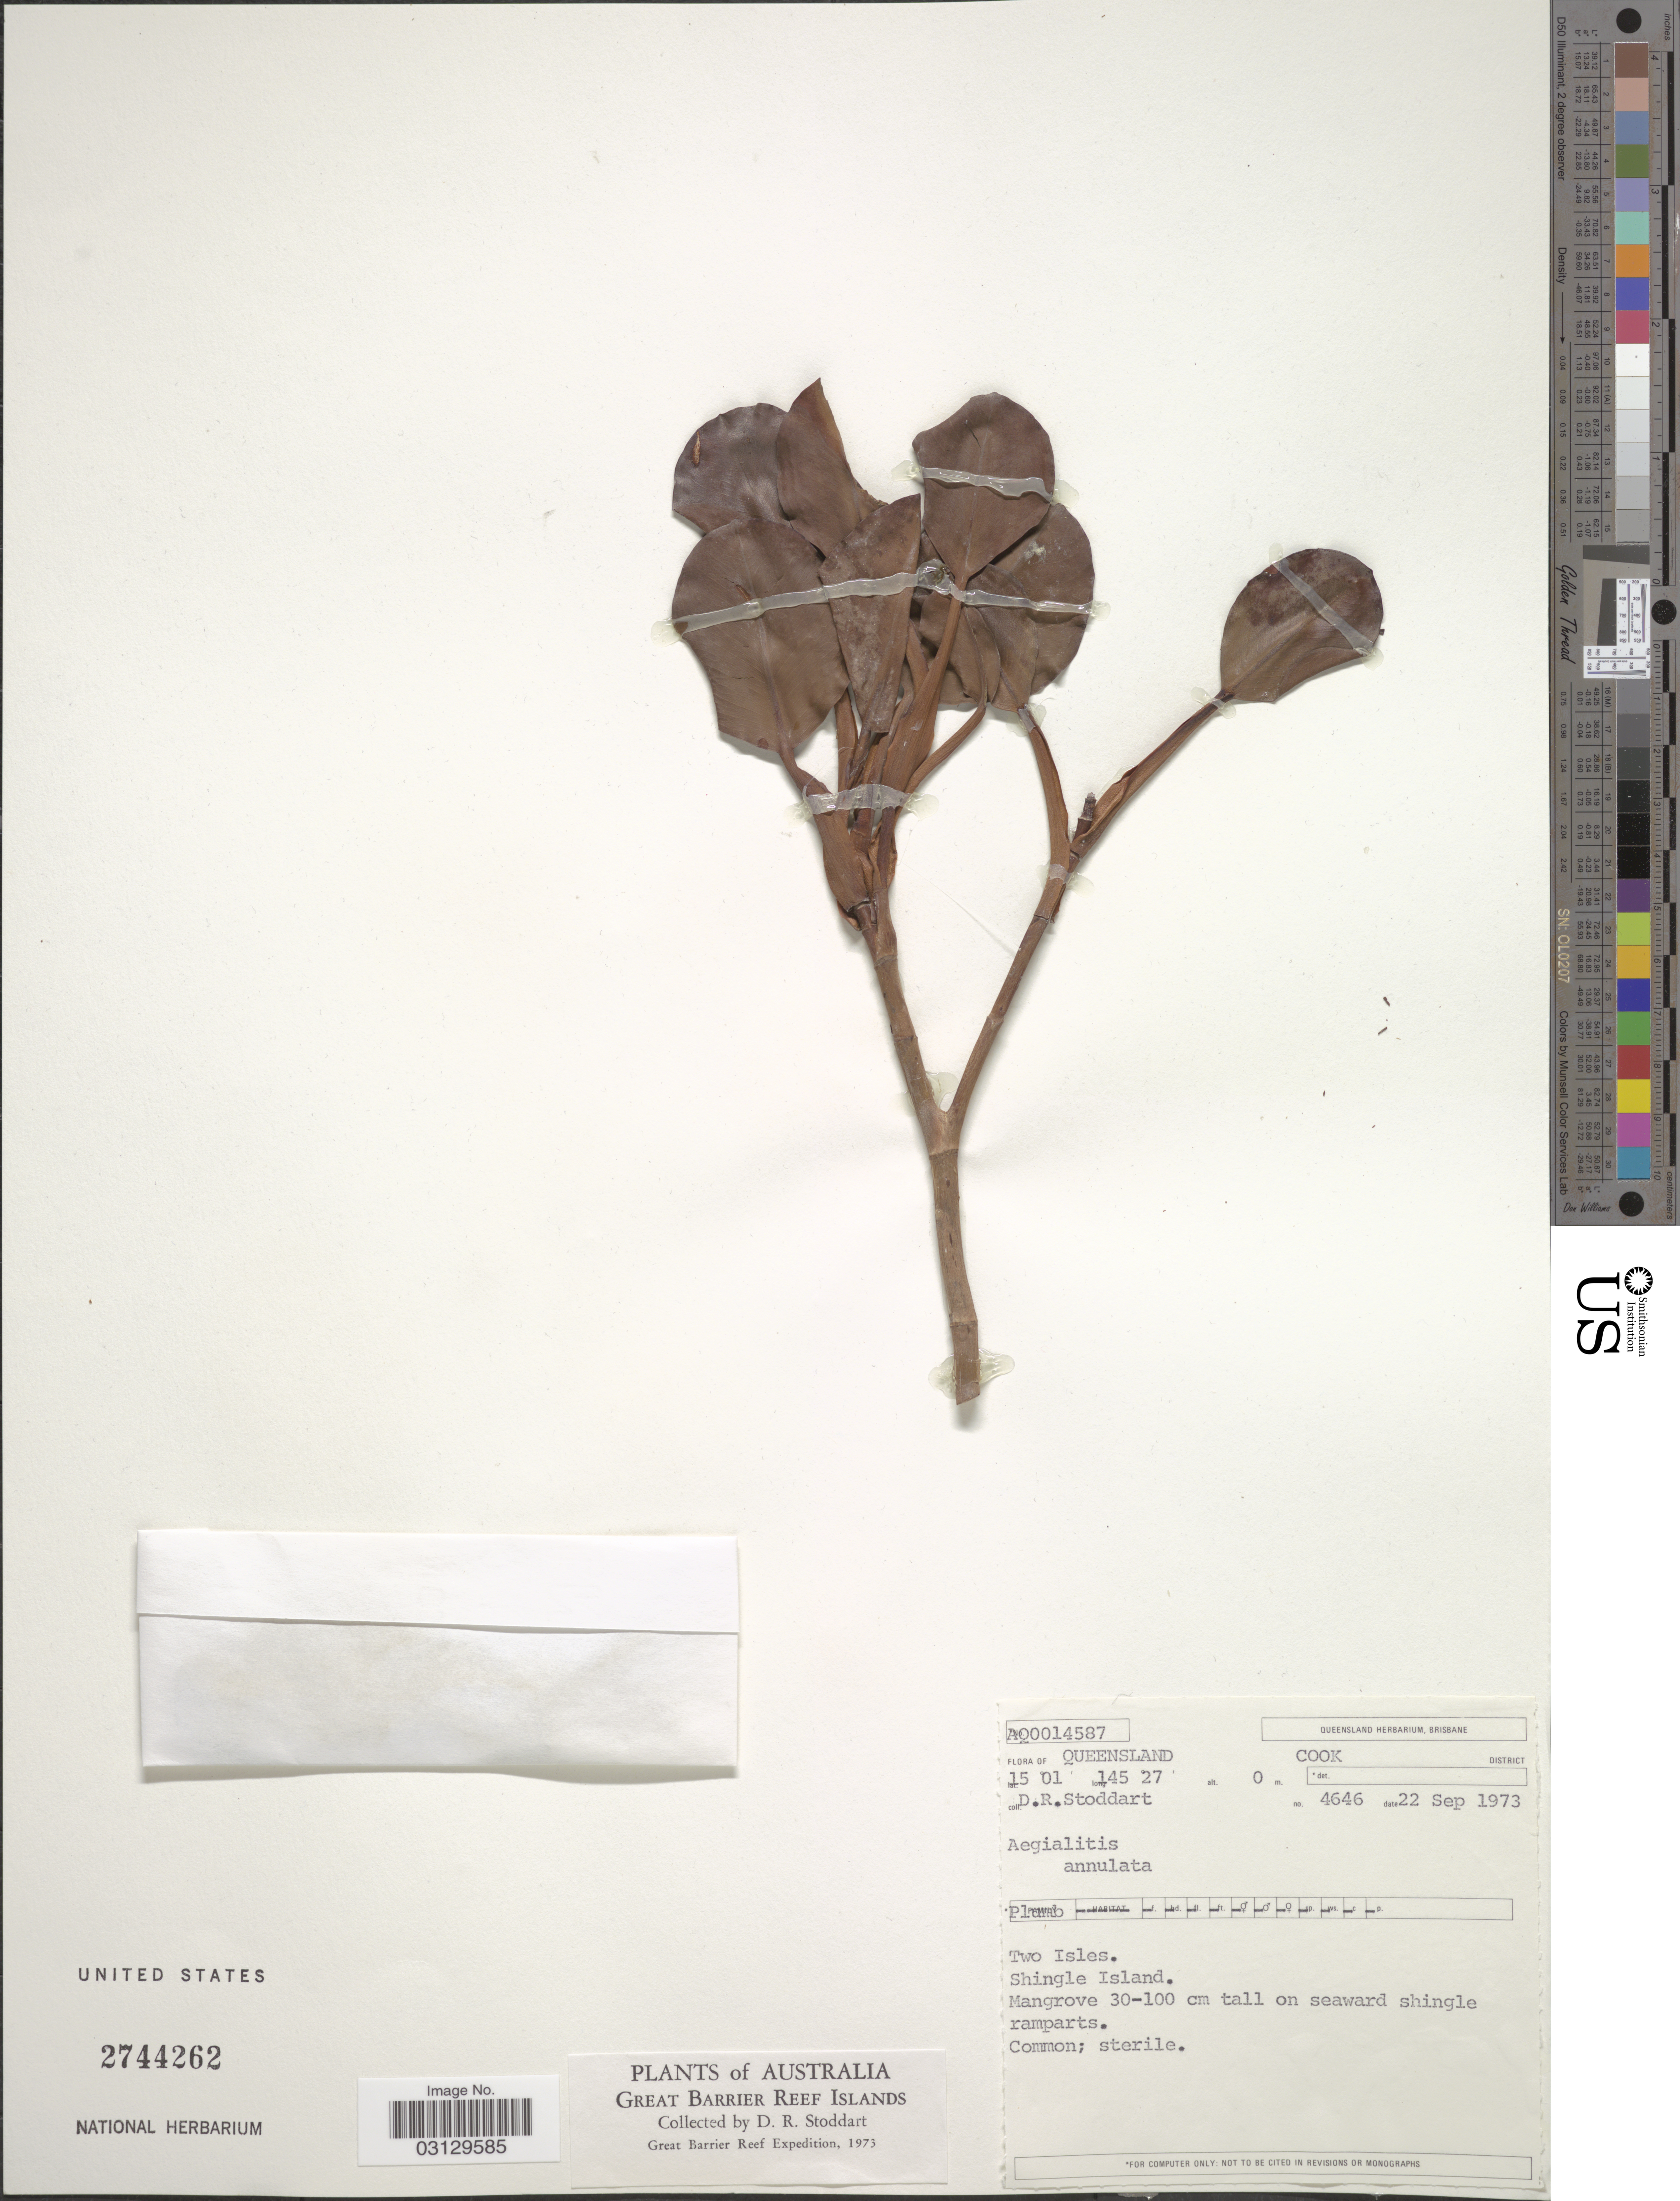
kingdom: Plantae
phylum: Tracheophyta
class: Magnoliopsida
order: Caryophyllales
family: Plumbaginaceae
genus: Aegialitis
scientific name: Aegialitis annulata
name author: R. Br.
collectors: D. R. Stoddart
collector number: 4646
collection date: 1973-09-22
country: Australia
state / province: Queensland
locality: Cook District. Two Isles. Shingle Island.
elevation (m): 0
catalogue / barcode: US 2744262